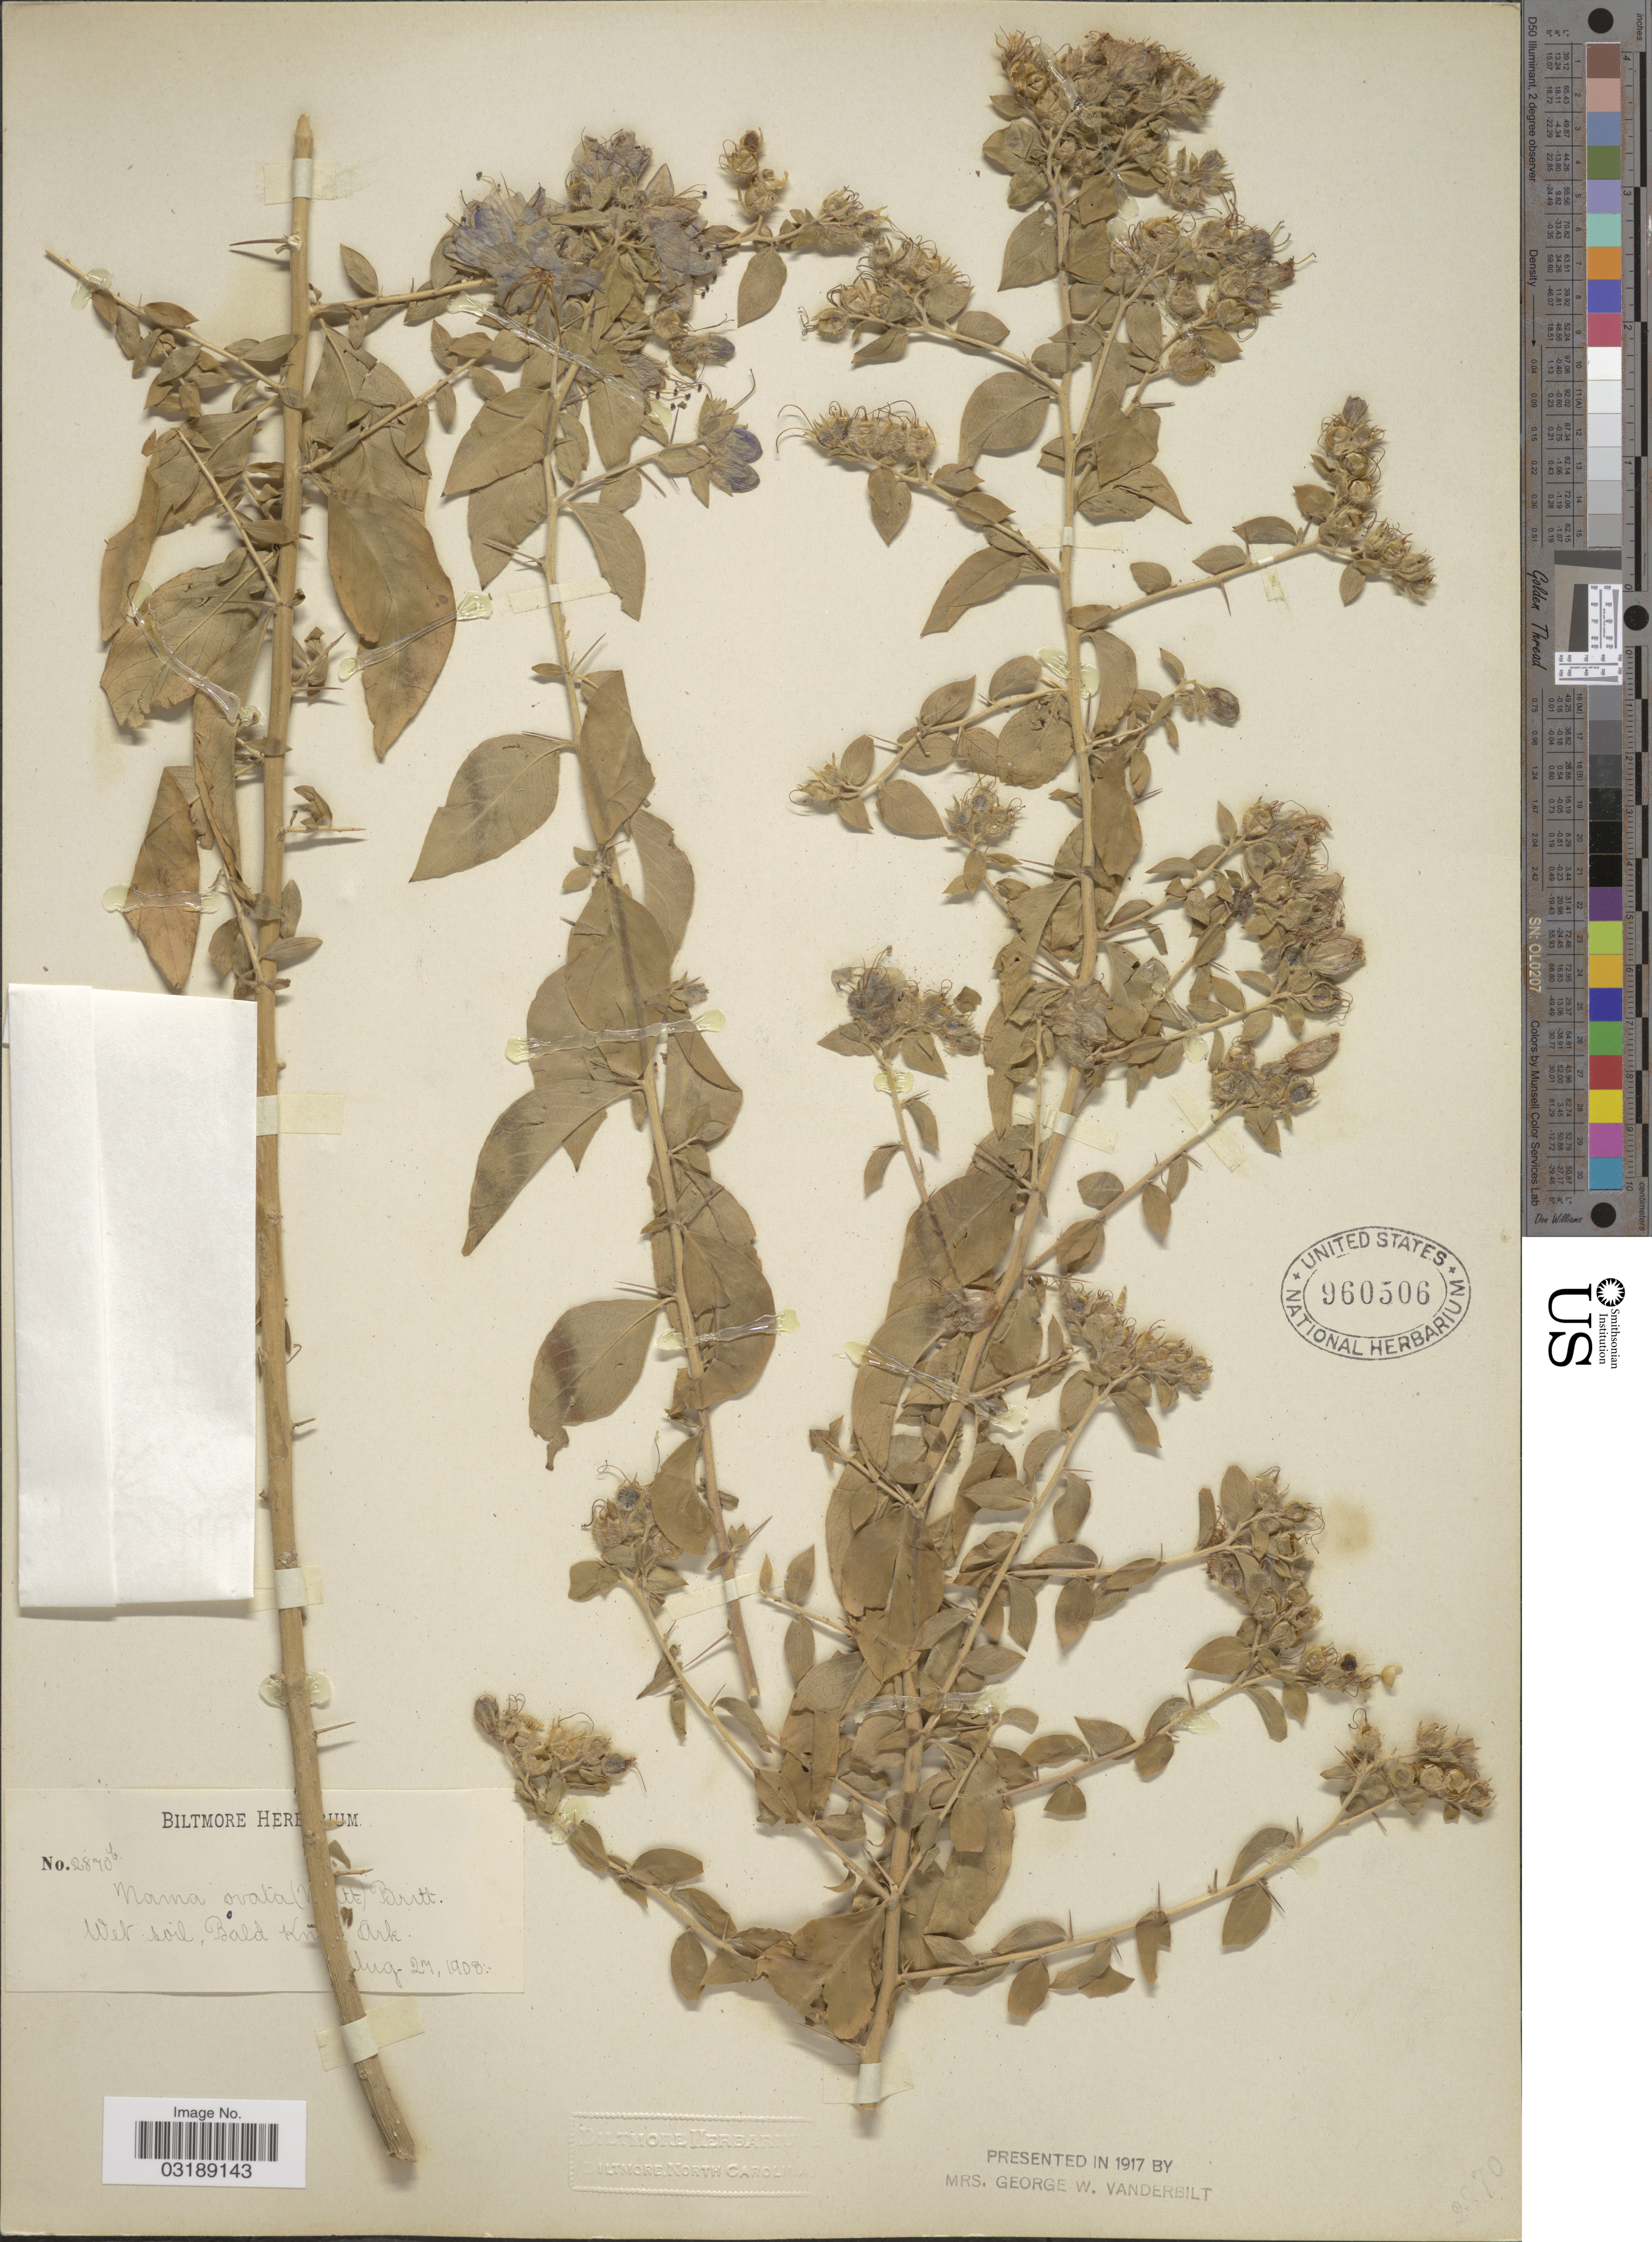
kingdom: Plantae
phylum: Tracheophyta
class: Magnoliopsida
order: Boraginales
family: Namaceae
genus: Nama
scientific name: Nama ovata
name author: (Nutt. ex Choisy) Britton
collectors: ex herb. Biltmore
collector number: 2870b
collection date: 1908-08-27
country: United States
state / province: Arkansas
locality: Wet soil, Bald Kn [illegible text] Ark.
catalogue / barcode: US 960506